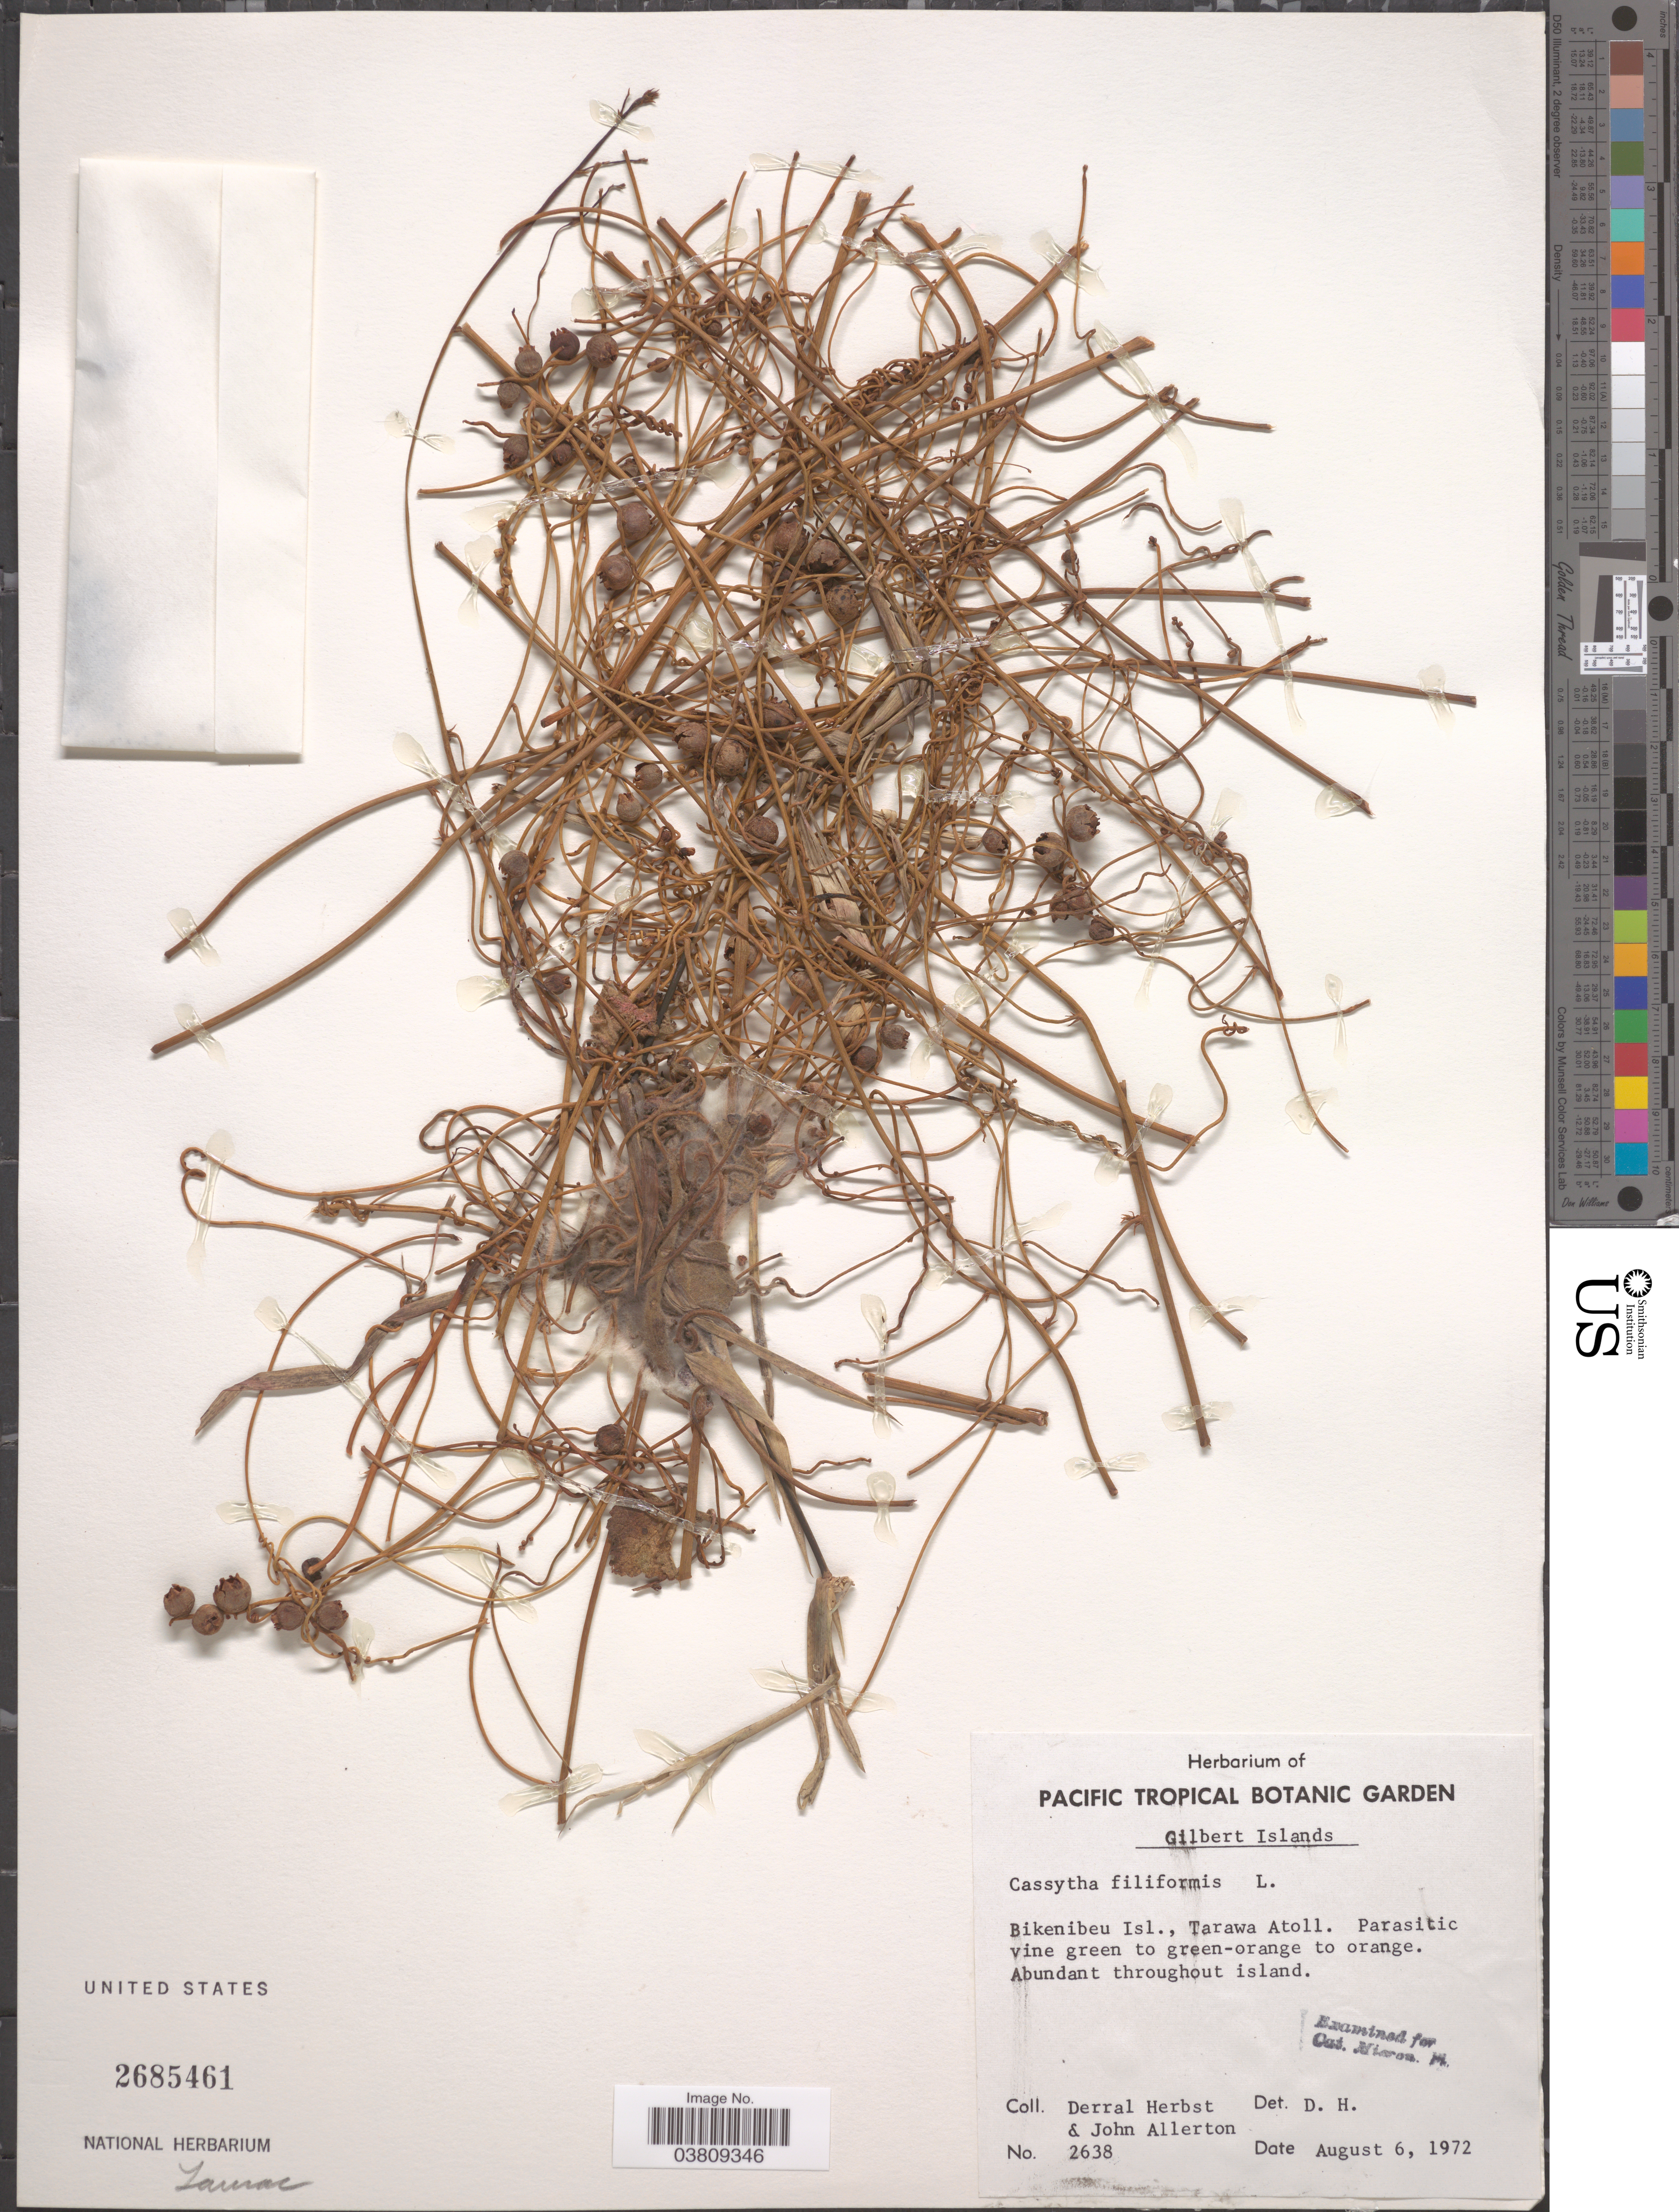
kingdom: Plantae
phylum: Tracheophyta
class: Magnoliopsida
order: Laurales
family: Lauraceae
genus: Cassytha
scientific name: Cassytha filiformis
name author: L.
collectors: D. R. Herbst & J. Allerton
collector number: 2638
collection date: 1972-08-06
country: Kiribati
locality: Gilbert Islands. [unsure placement] Bikenibeu Isl., Tarawa Atoll.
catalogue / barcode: US 2685461